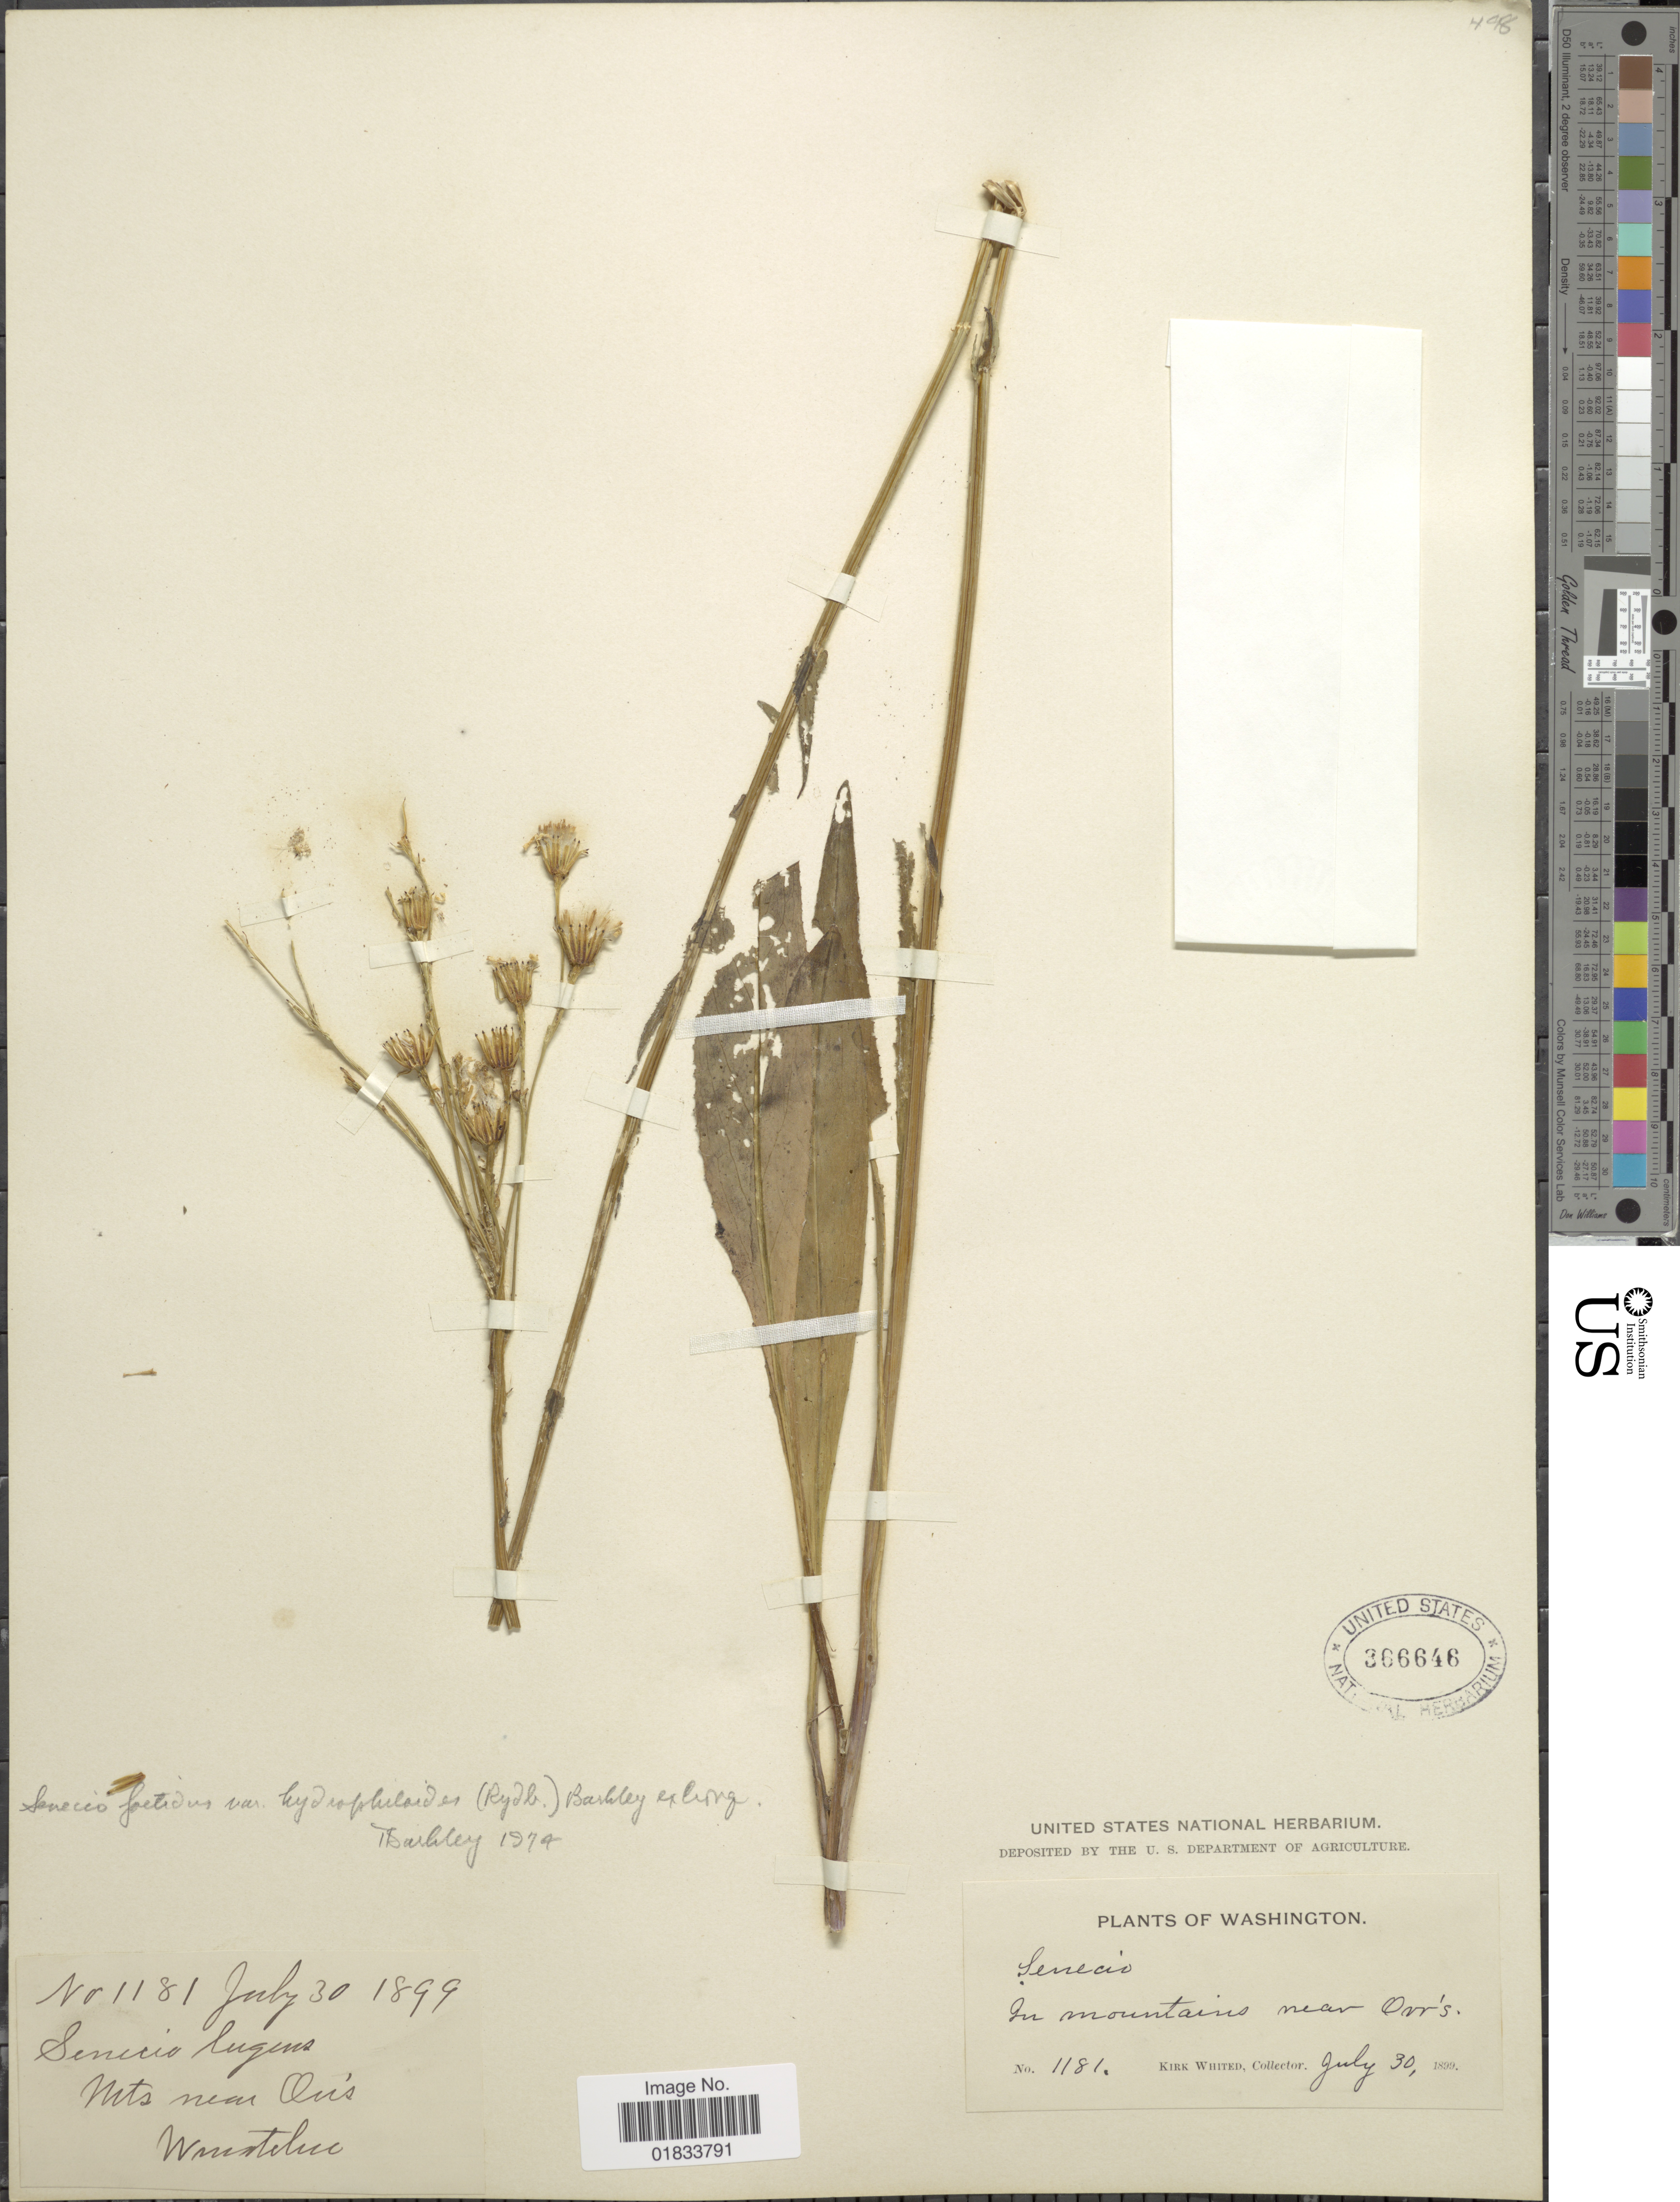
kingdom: Plantae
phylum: Tracheophyta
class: Magnoliopsida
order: Asterales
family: Asteraceae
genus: Senecio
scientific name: Senecio hydrophiloides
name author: Rydb.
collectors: K. Whited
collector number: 1181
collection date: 1899-07-30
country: United States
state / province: Washington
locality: In mountains near Orr's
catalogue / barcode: US 366646